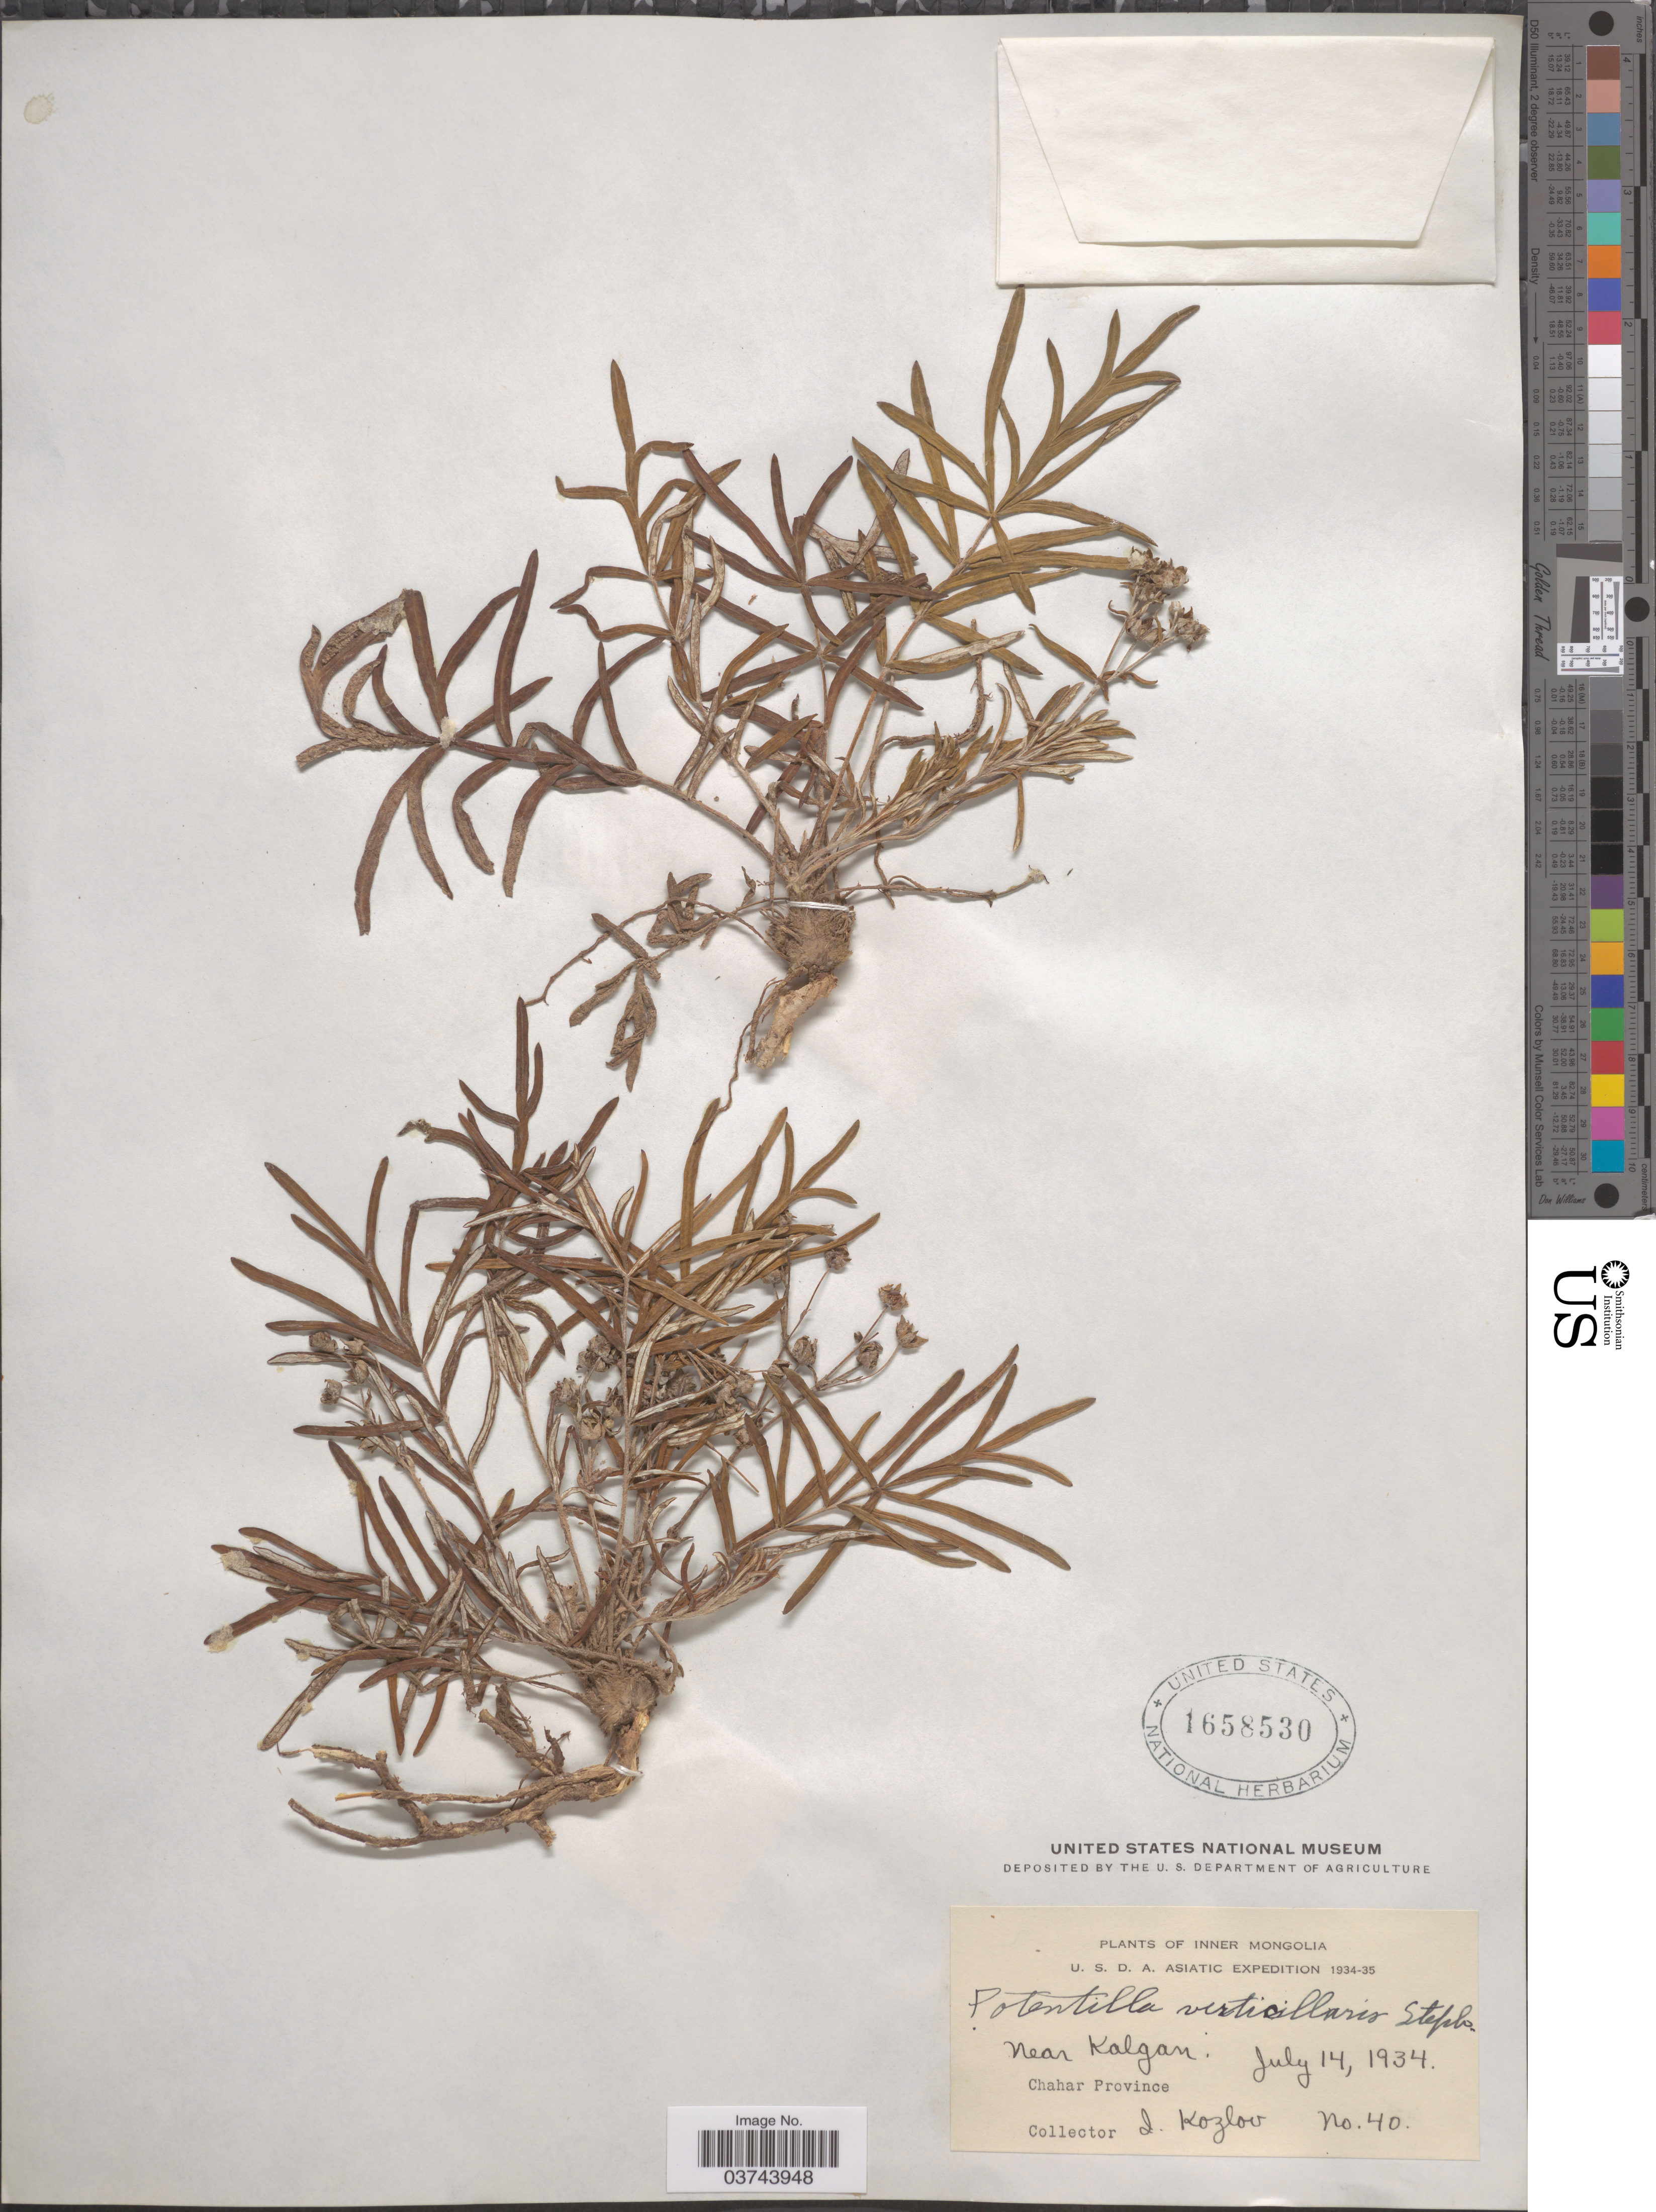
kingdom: Plantae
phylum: Tracheophyta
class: Magnoliopsida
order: Rosales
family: Rosaceae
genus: Potentilla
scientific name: Potentilla verticillaris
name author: Stephan ex Willd.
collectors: I. Kozlov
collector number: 40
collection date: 1934-07-14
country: China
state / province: Nei Monggol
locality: Inner Mongolia. Near Kalgan. Chahar Province.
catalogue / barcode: US 1658530